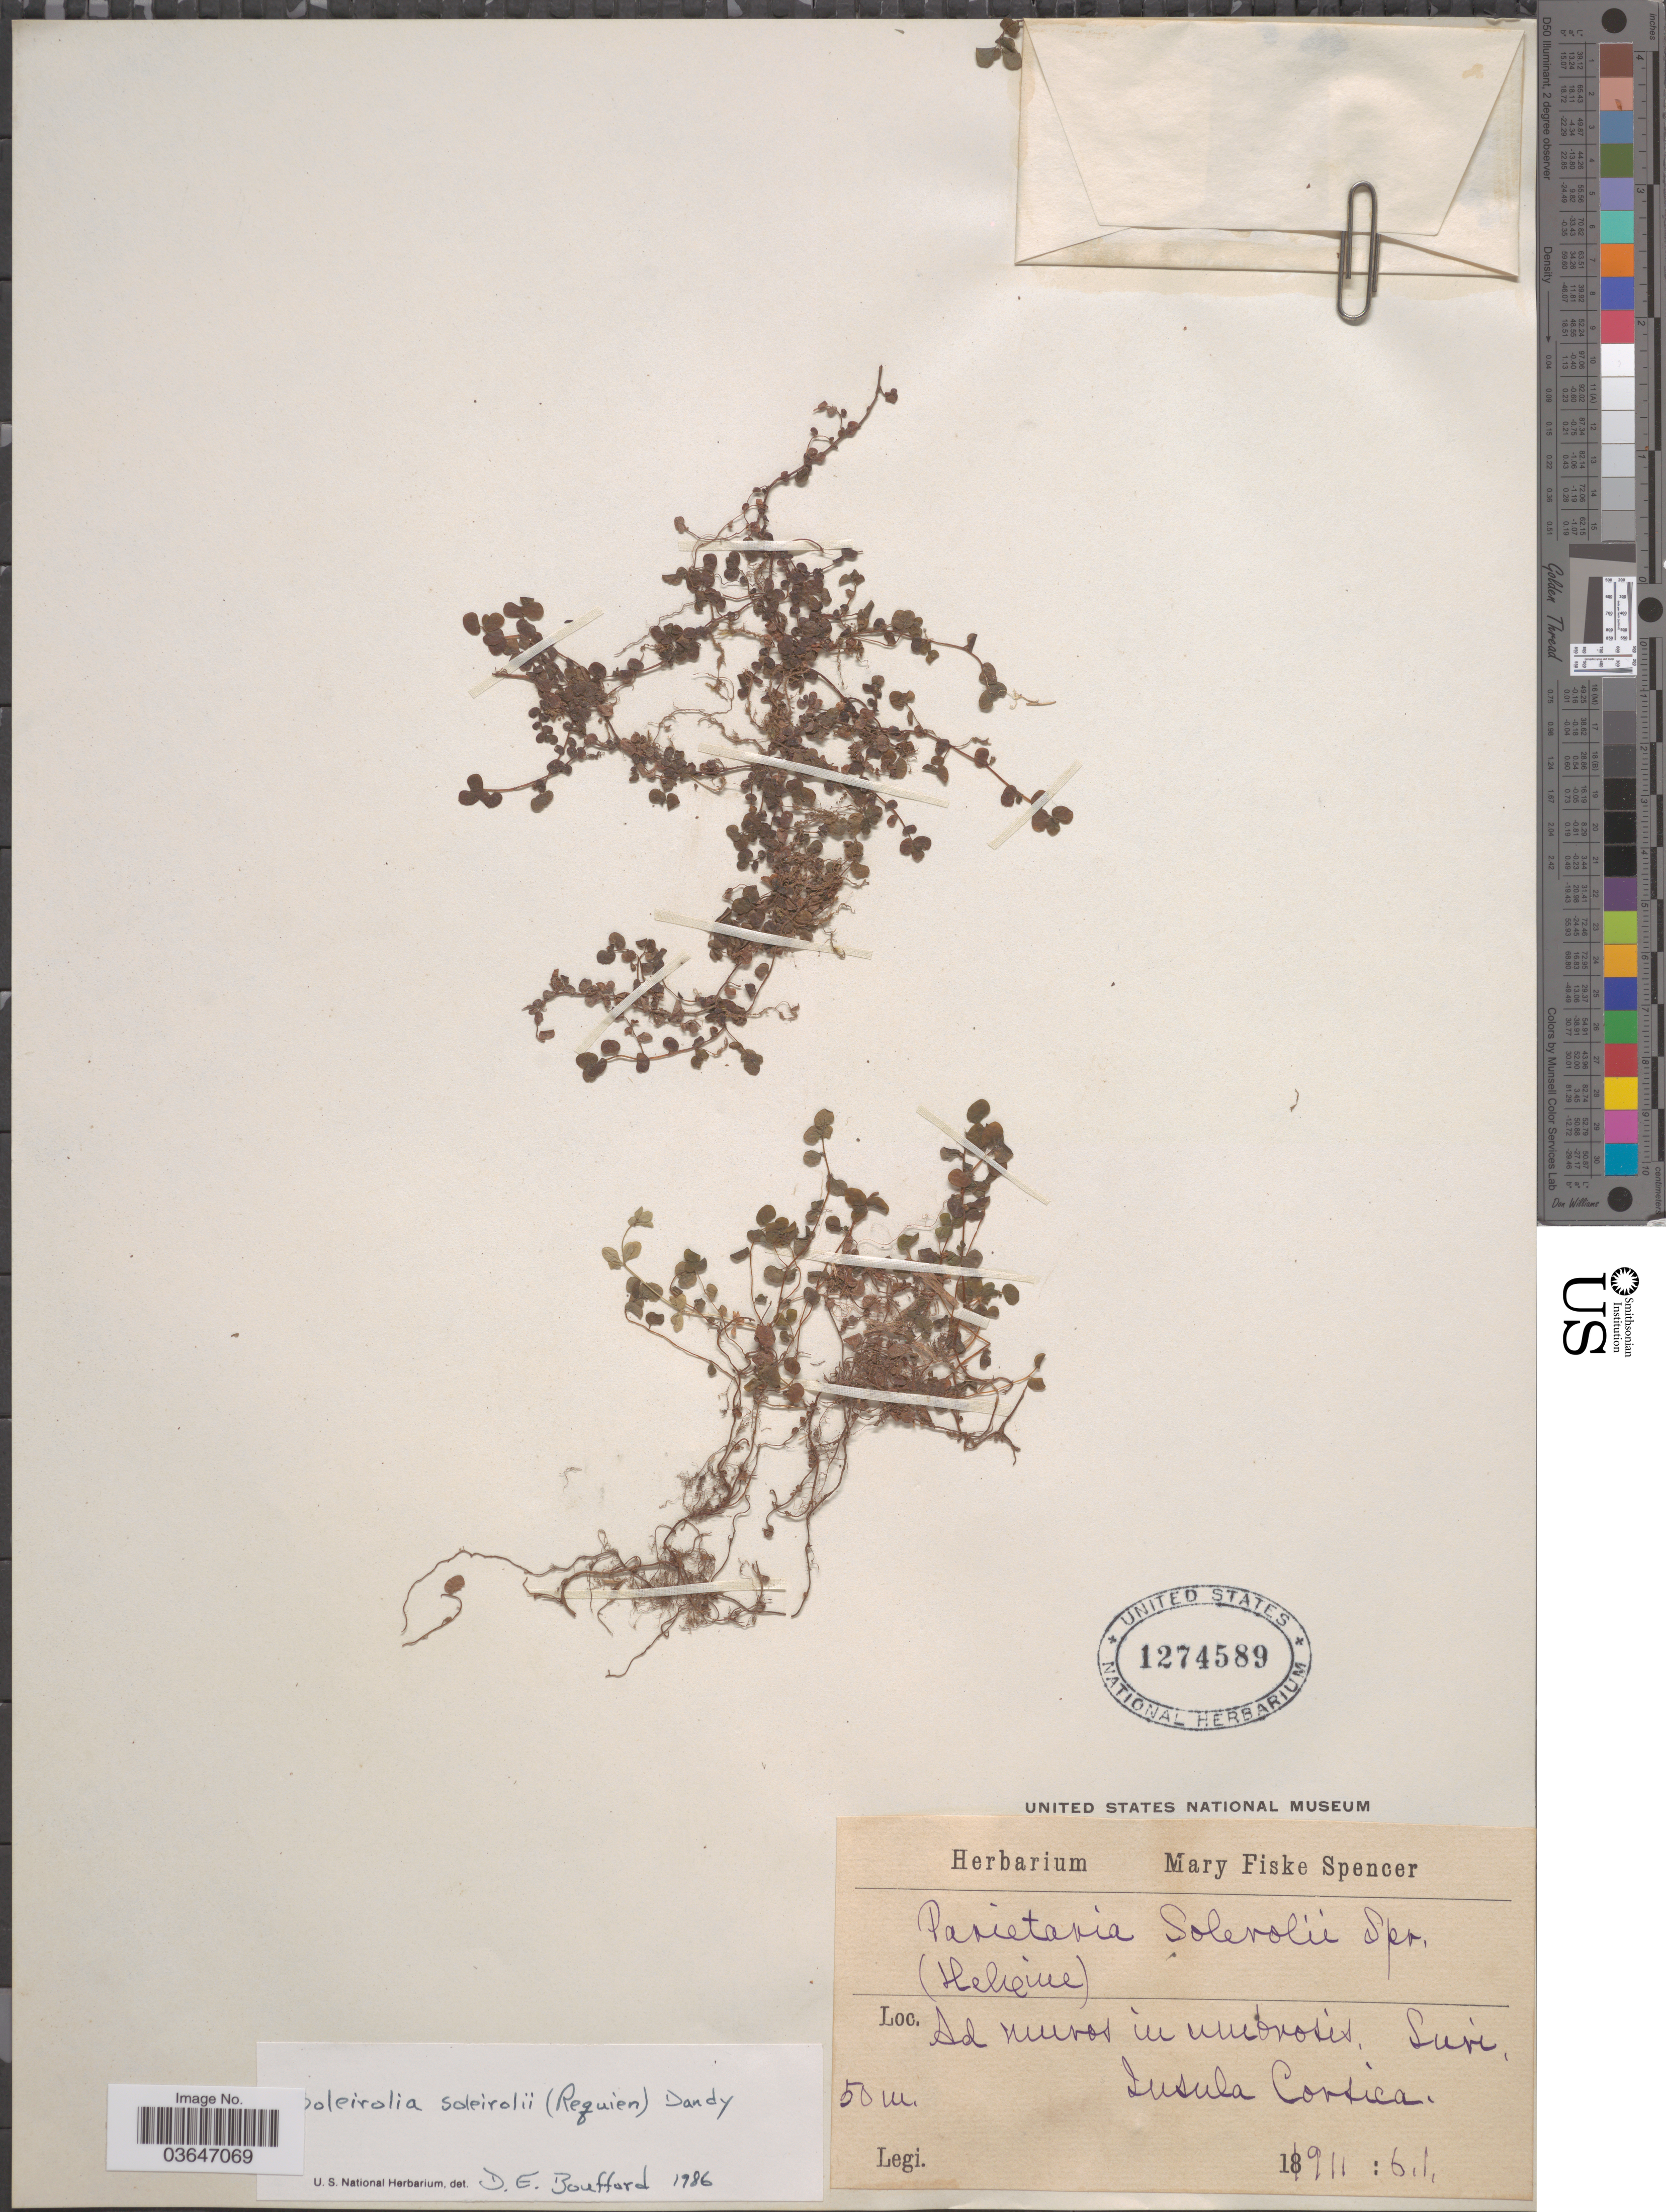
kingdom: Plantae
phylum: Tracheophyta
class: Magnoliopsida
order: Rosales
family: Urticaceae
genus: Soleirolia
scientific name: Soleirolia soleirolii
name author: (Req.) Dandy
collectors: ex herb. Spencer, Mary Fiske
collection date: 1911-06-01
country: France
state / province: Corsica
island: Corse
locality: Suri, Insula Corsica.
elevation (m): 50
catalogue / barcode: US 1274589